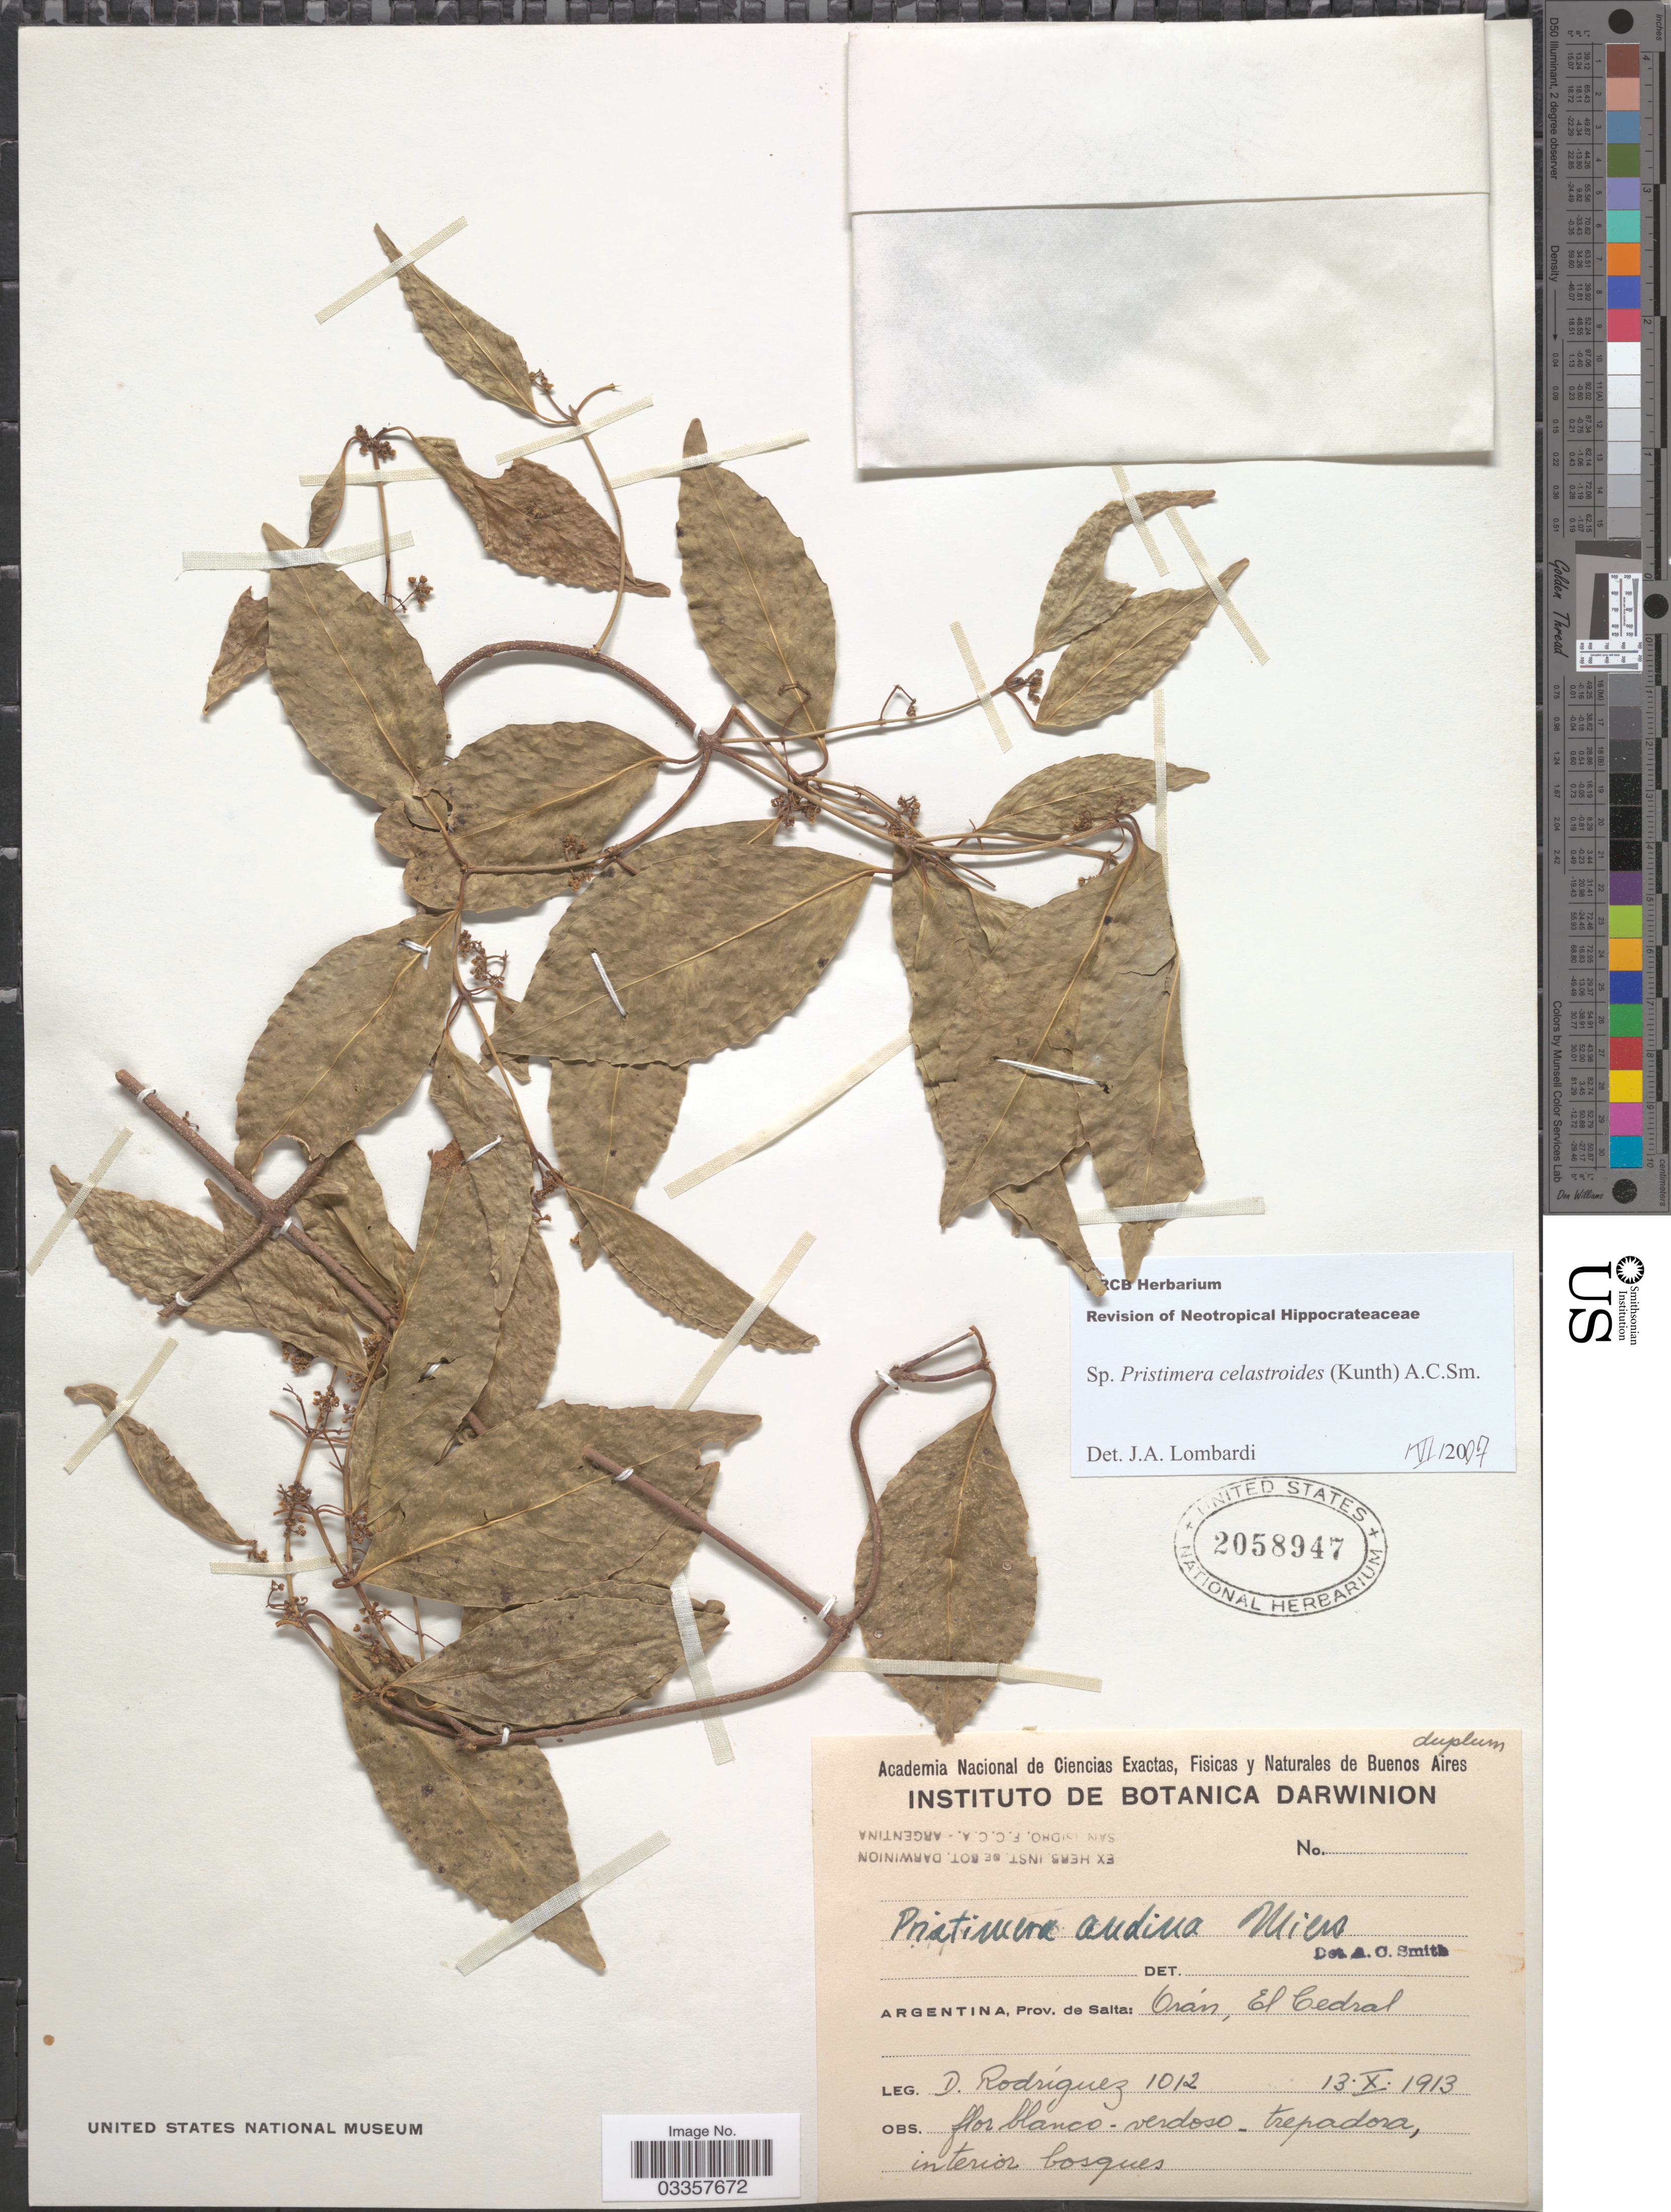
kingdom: Plantae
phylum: Tracheophyta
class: Magnoliopsida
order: Celastrales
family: Celastraceae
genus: Pristimera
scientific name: Pristimera celastroides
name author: (Kunth) A.C. Sm.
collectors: D. Rodriguez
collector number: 1012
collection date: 1913-10-13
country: Argentina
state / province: Salta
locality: Orán, El Cedral.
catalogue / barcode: US 2058947